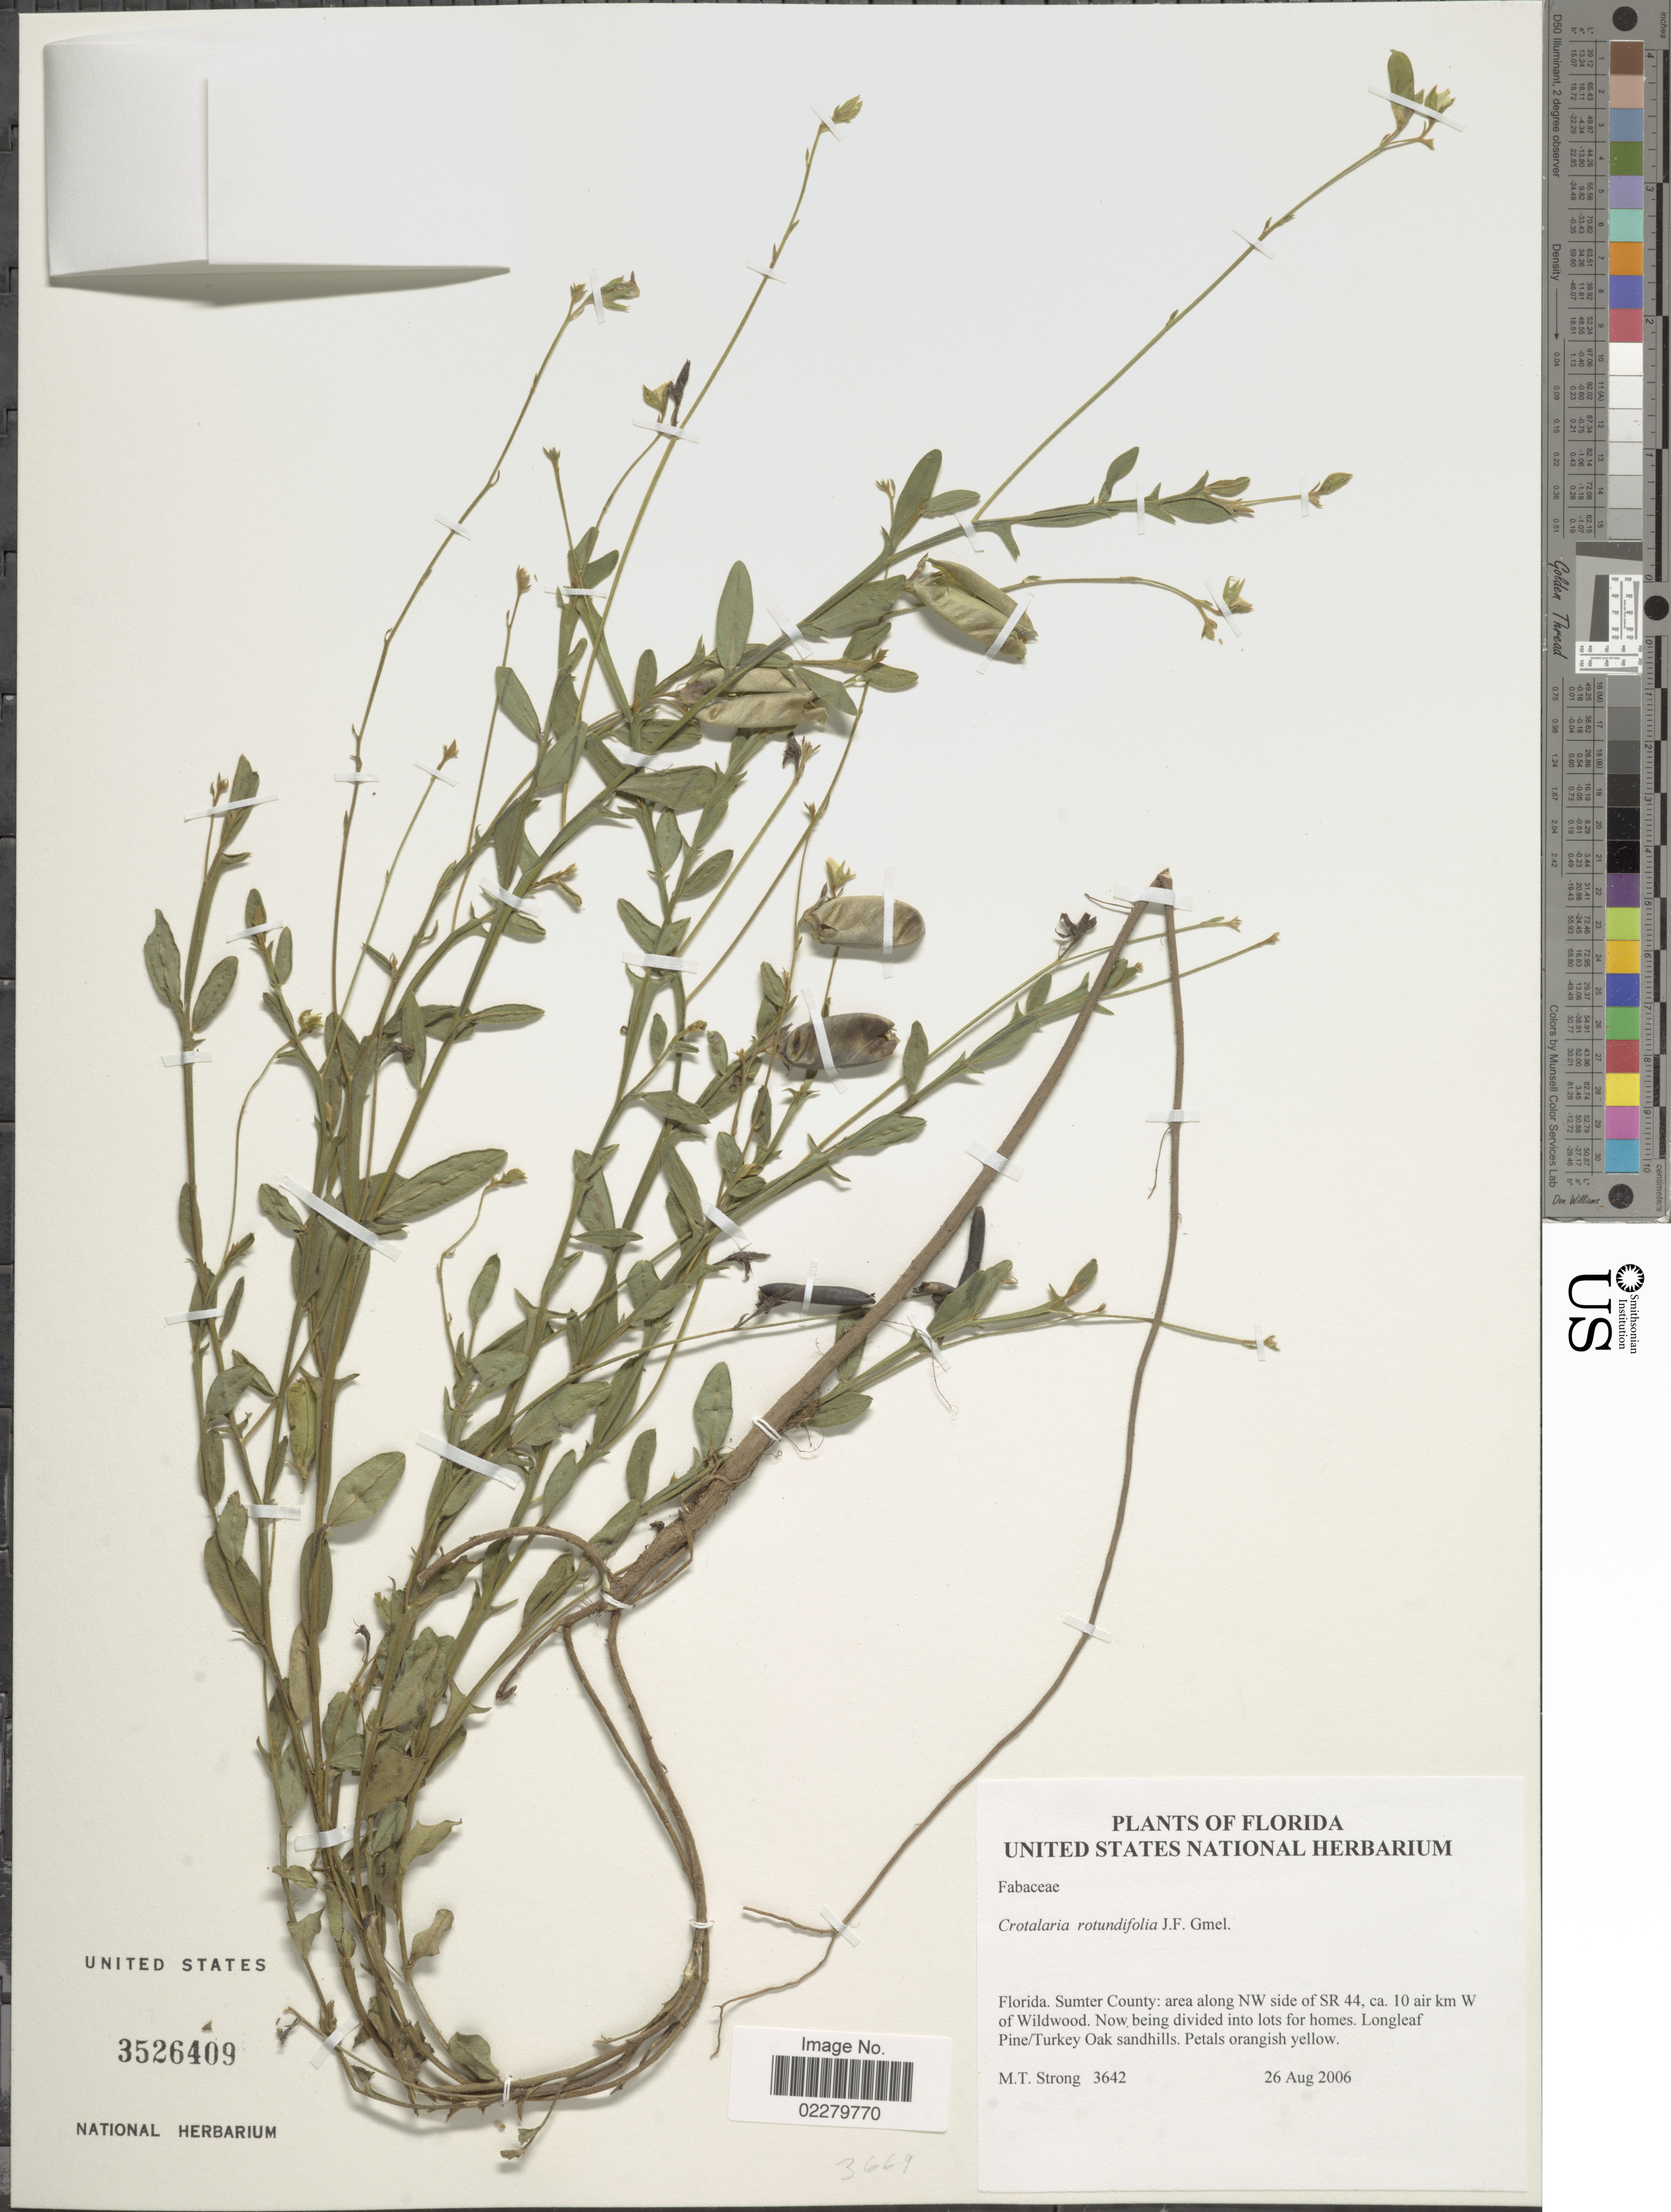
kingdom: Plantae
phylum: Tracheophyta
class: Magnoliopsida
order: Fabales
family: Fabaceae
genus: Crotalaria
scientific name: Crotalaria rotundifolia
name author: Walter ex J.F. Gmel.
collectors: M. T. Strong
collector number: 3642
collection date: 2006-08-26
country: United States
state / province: Florida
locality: Florida. Sumter County: area along NW side of SR 44, ca. j10 air km W of Wildwood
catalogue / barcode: US 3526409